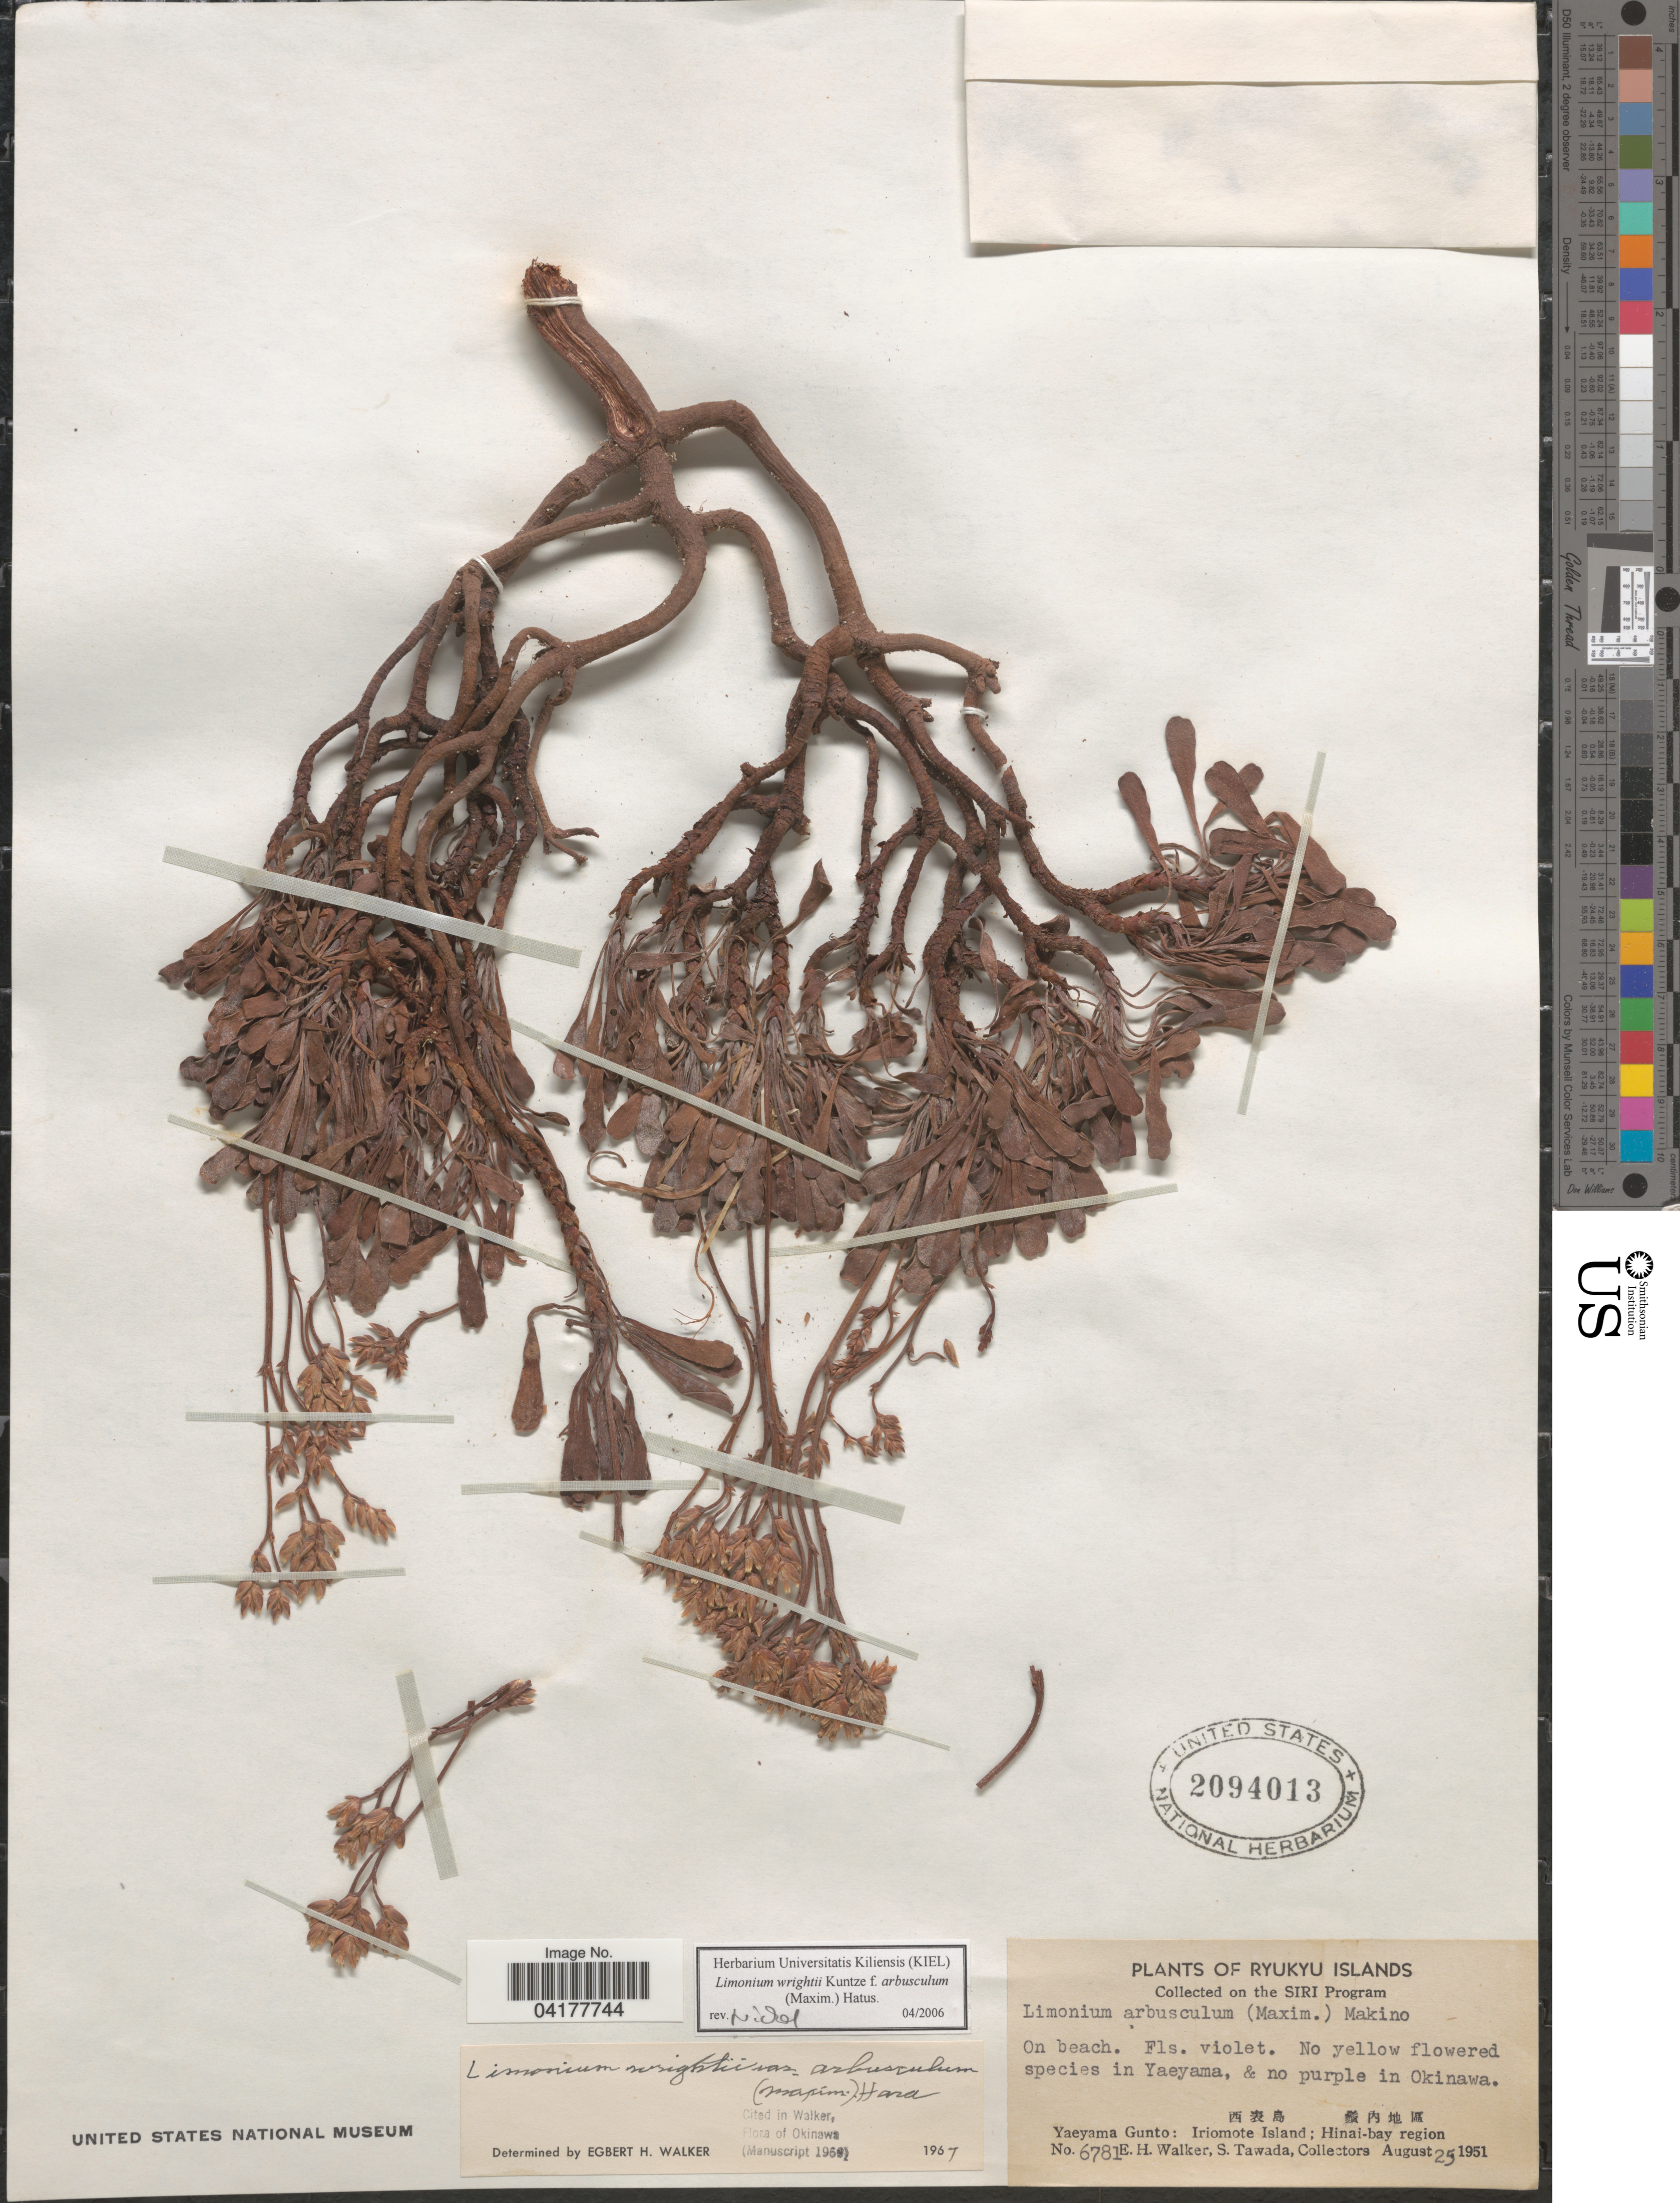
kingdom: Plantae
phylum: Tracheophyta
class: Magnoliopsida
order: Caryophyllales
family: Plumbaginaceae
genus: Limonium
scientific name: Limonium wrightii var. arbusculum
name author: (Maxim.) Hara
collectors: E. H. Walker & S. Tawada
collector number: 6781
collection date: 1951-08-25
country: Japan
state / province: Okinawa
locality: Ryukyu Islands. On the Siri Program [unsure placement]. Yaeyama Gunto: Iriomote Island ; Hinai-bay region.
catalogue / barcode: US 2094013